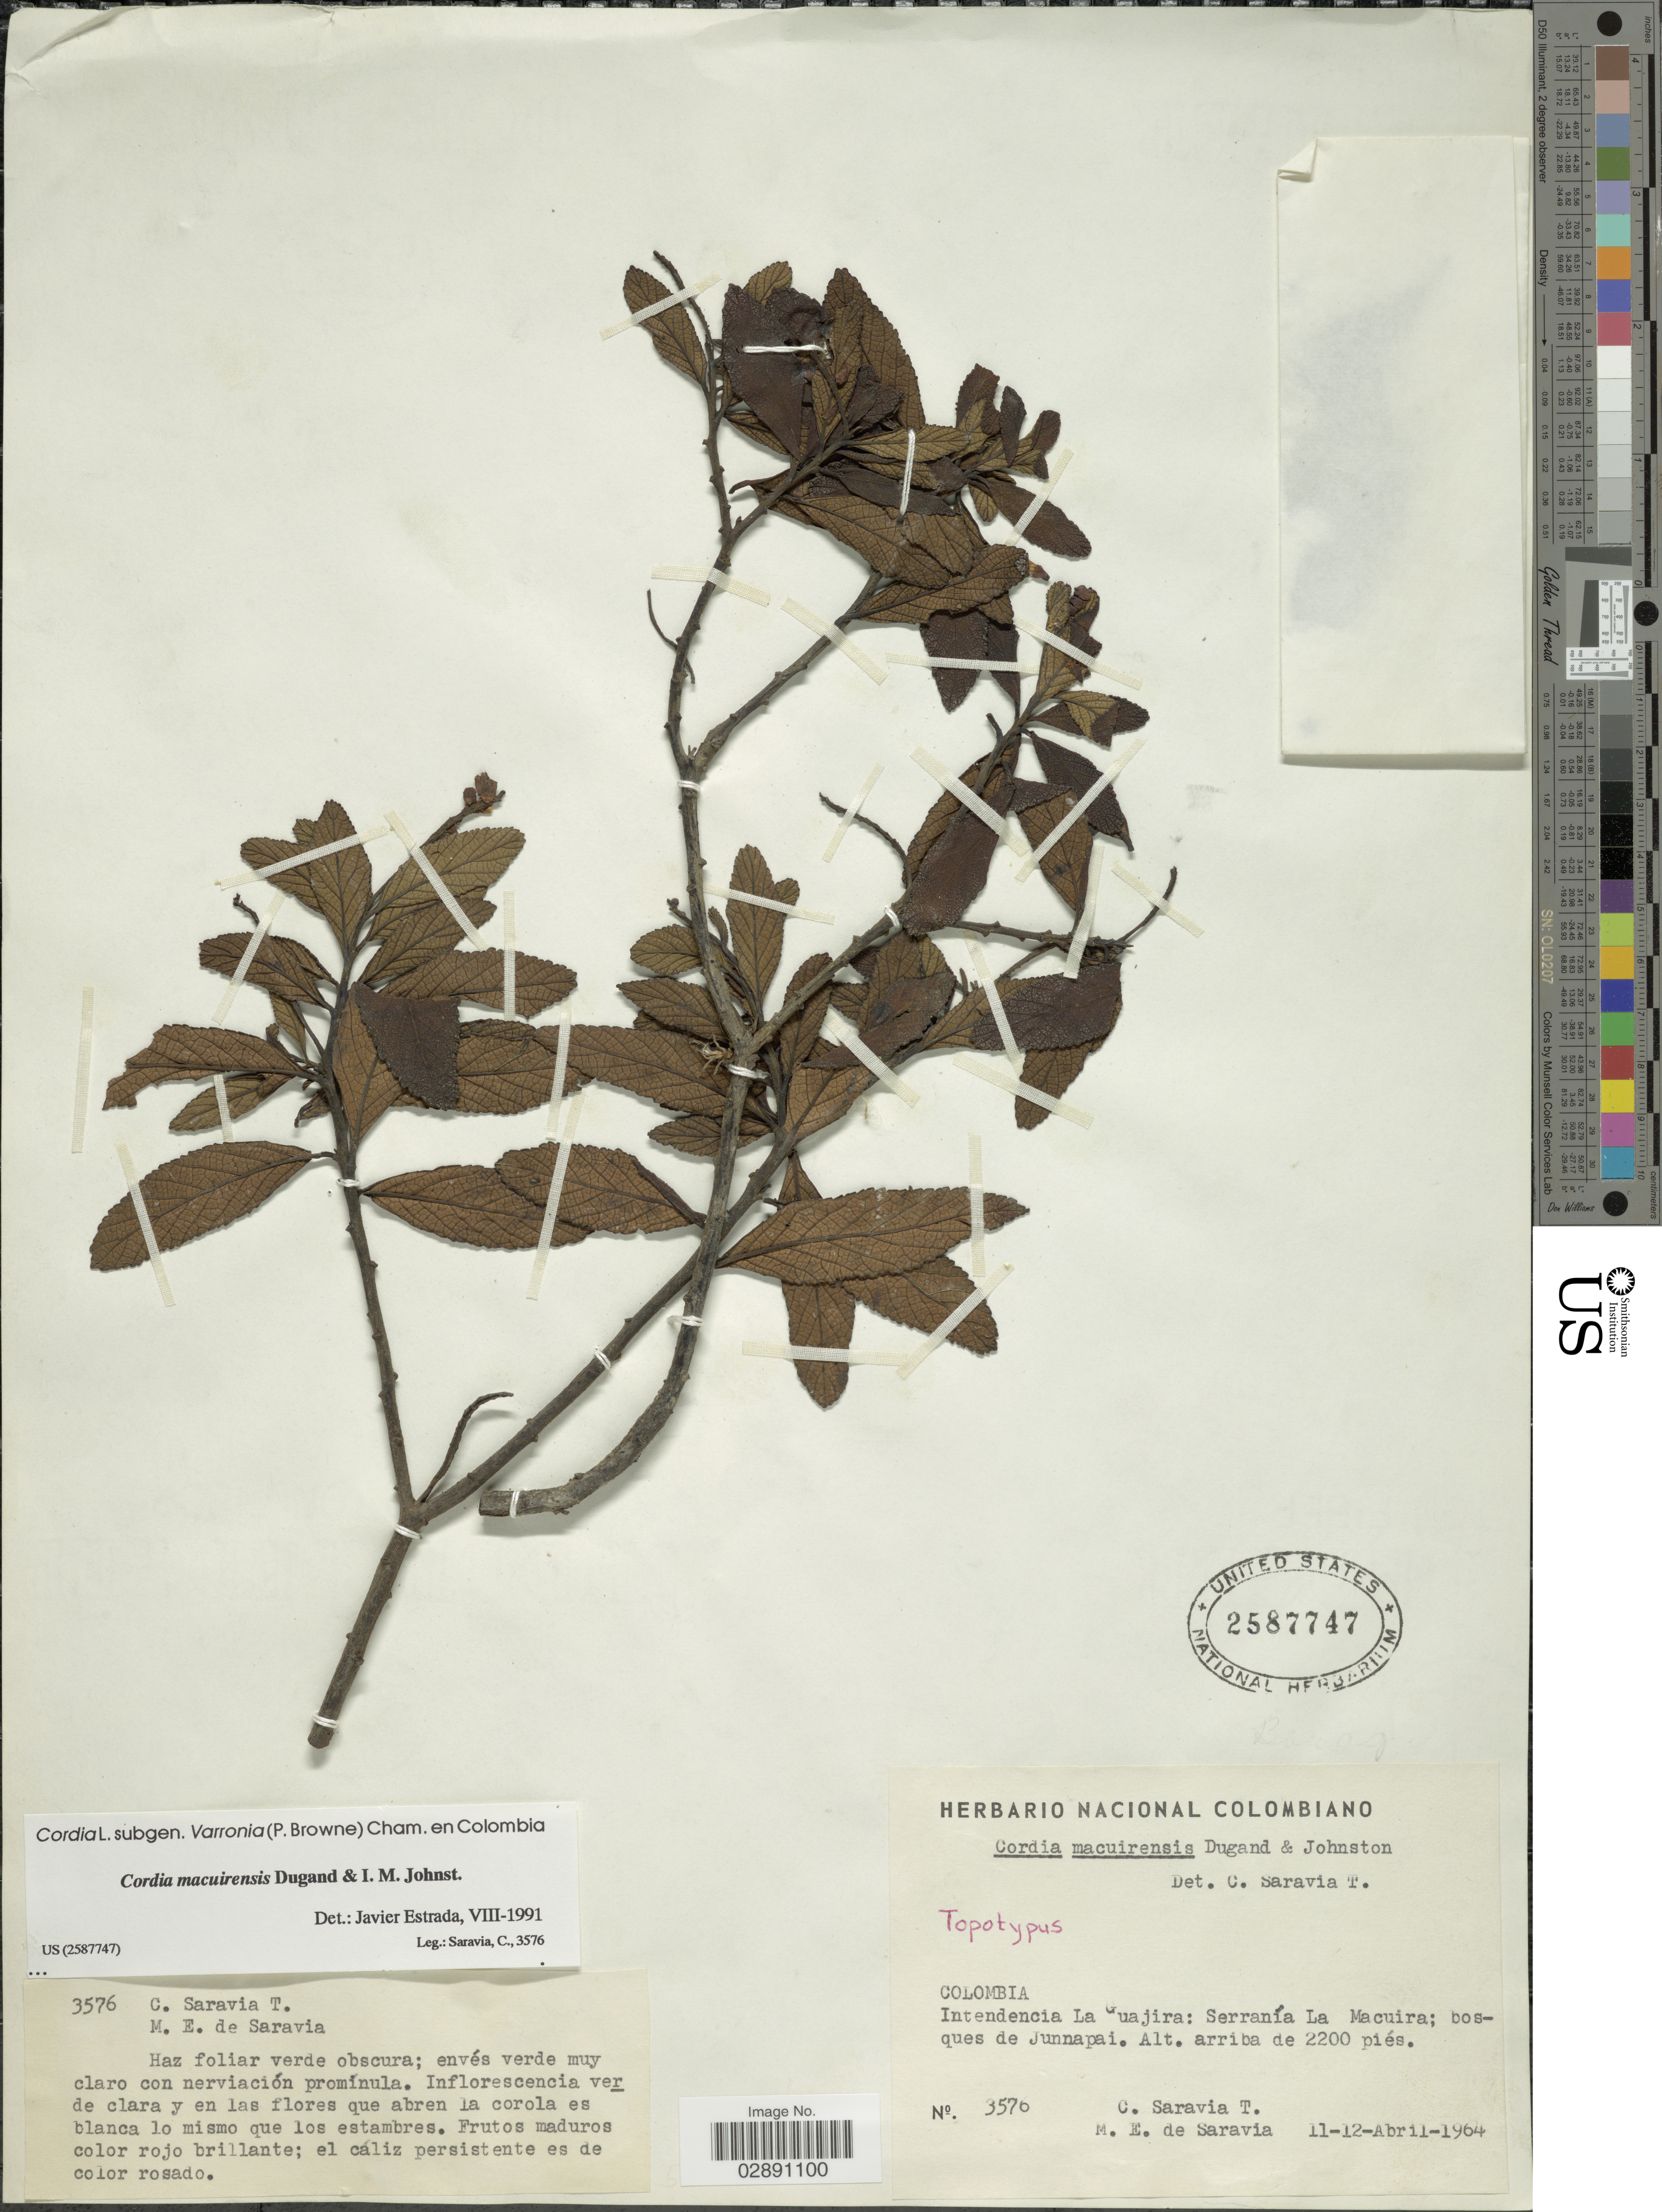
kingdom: Plantae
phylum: Tracheophyta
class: Magnoliopsida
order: Boraginales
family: Cordiaceae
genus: Cordia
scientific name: Cordia macuirensis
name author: Dugand G. & I.M. Johnst.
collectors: C. Saravia T. & M. de Saravia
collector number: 3576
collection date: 1964-04-11/1964-04-12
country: Colombia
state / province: La Guajira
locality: Intendencia La Guajira: Serranía La Macuira; bosques de Junnapai.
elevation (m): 671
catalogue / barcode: US 2587747